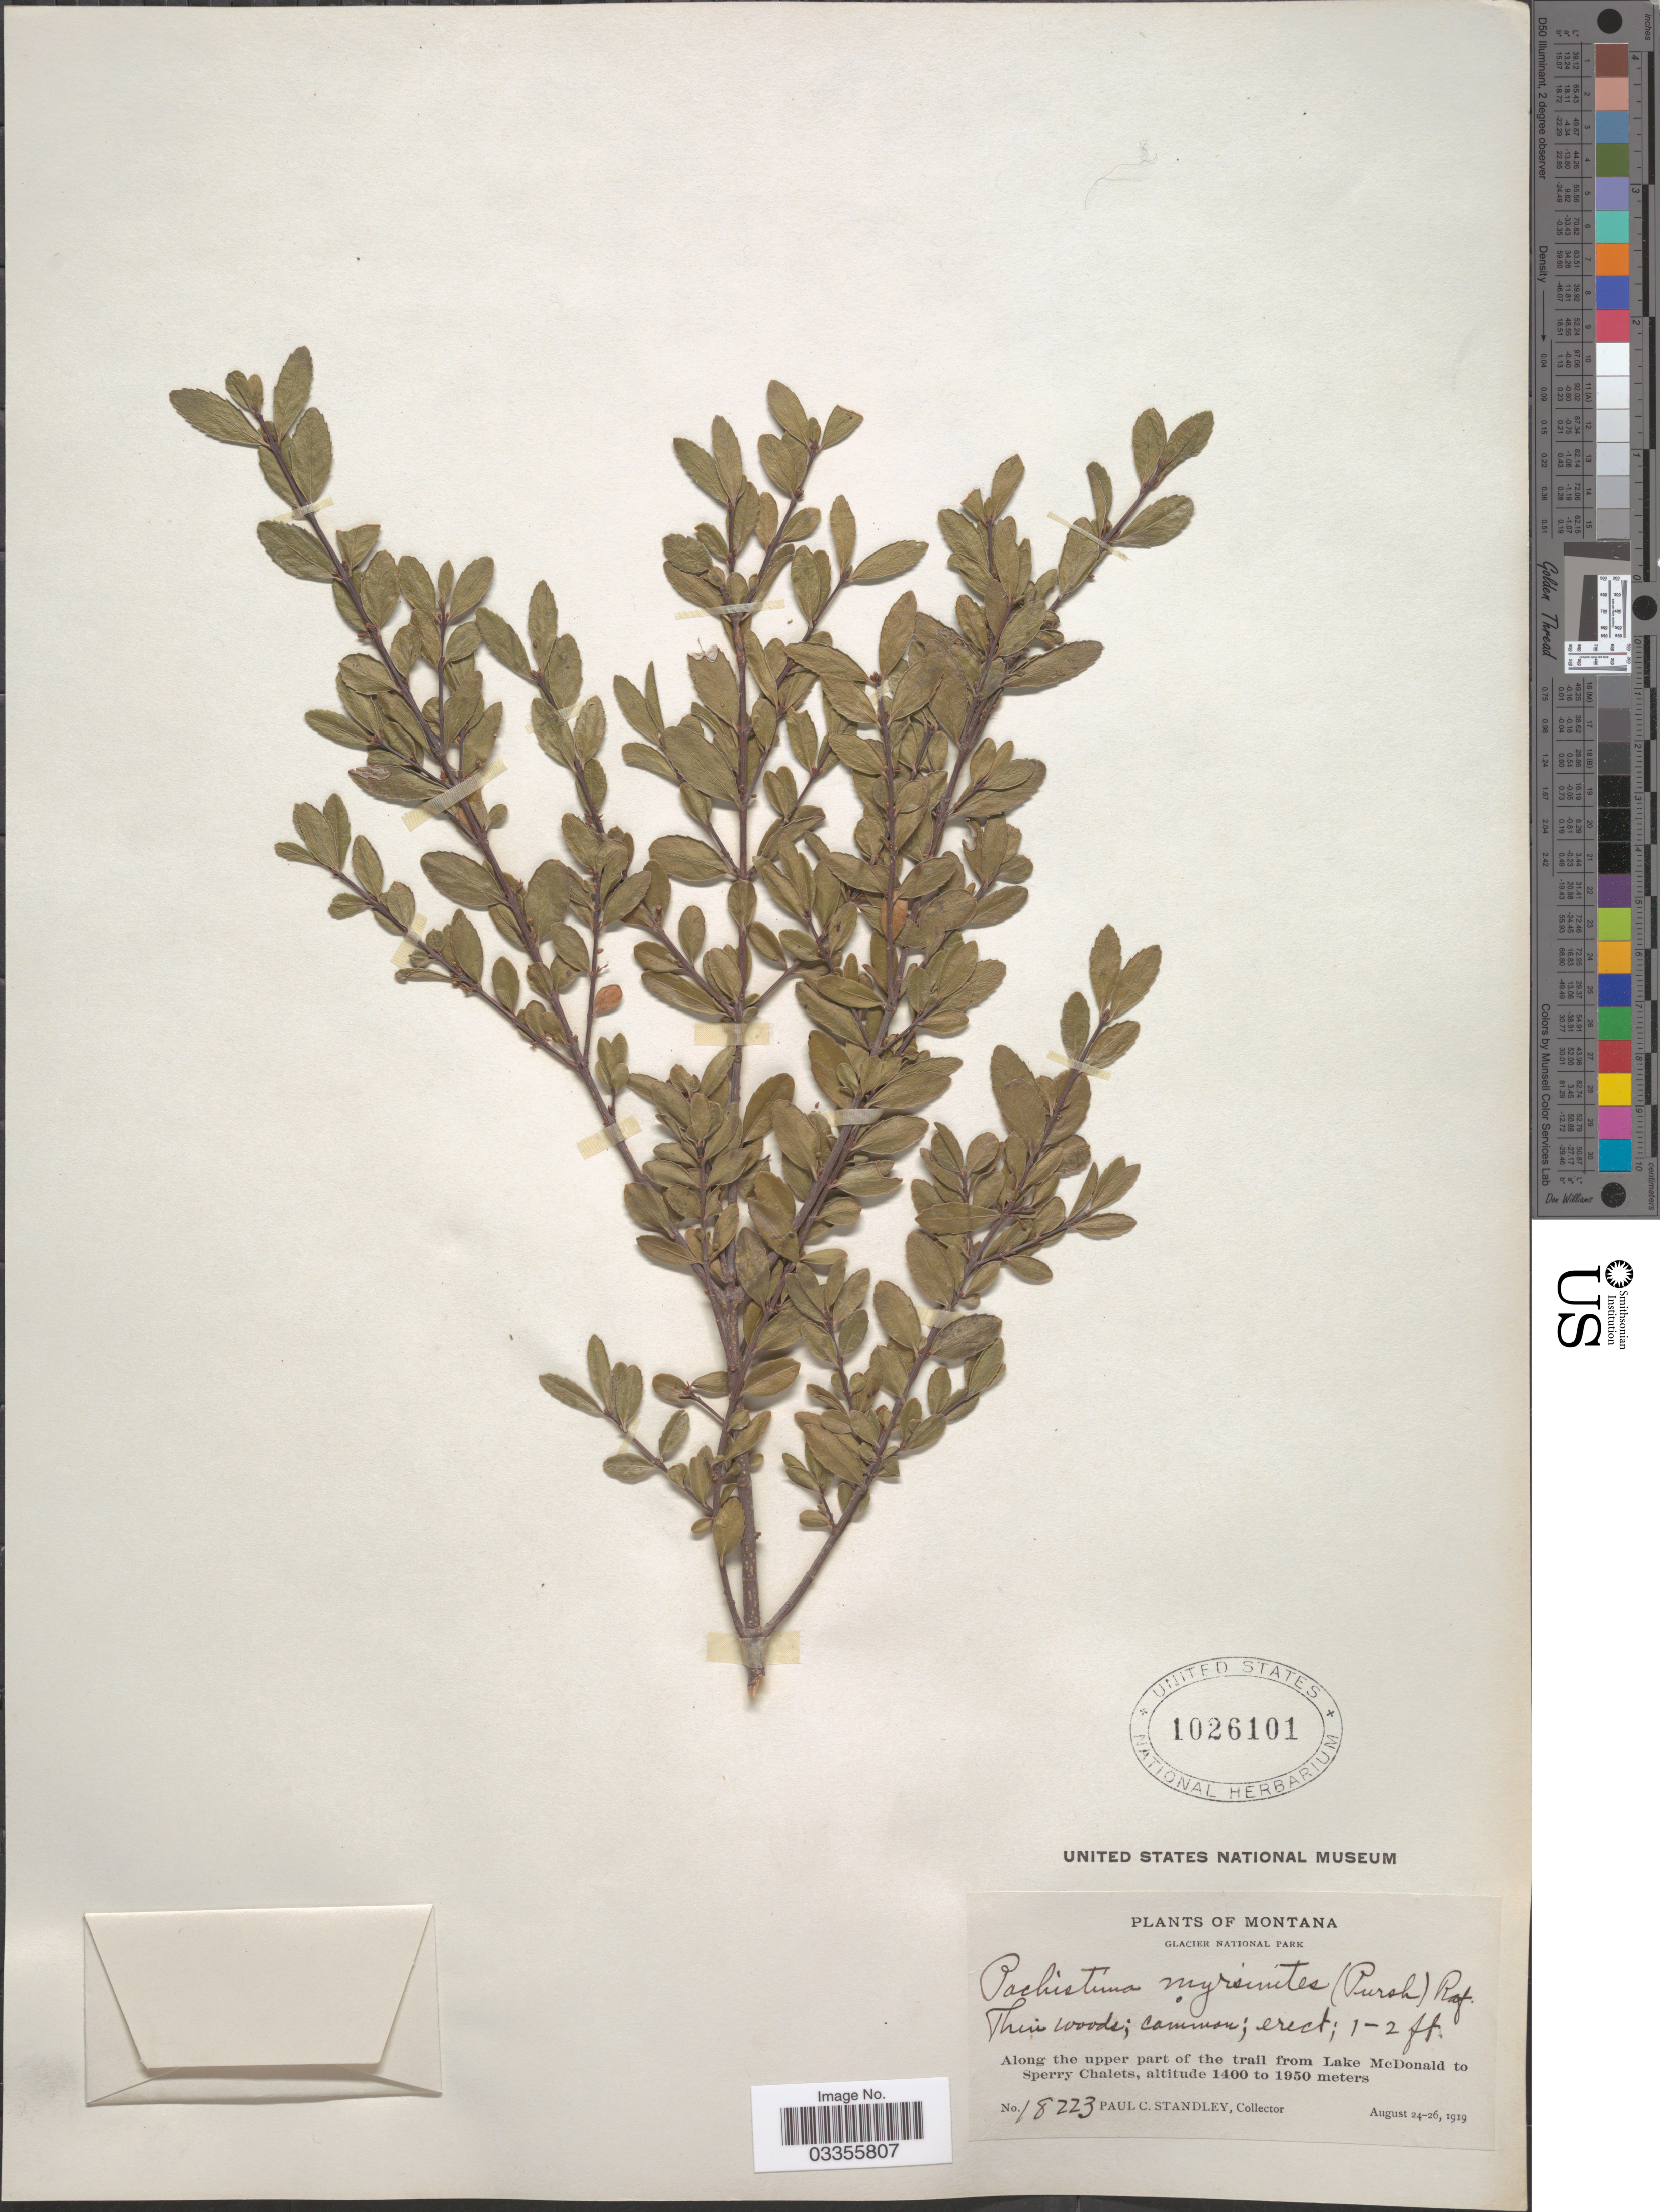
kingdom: Plantae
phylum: Tracheophyta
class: Magnoliopsida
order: Celastrales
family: Celastraceae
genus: Paxistima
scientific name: Paxistima myrsinites subsp. myrsinites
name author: (Pursh) Raf.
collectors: P. C. Standley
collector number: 18223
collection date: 1919-08-24/1919-08-26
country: United States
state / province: Montana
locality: Glacier National Park. Along the upper part of the trail from Lake McDonald to Sperry Chalets.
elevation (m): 1400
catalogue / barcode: US 1026101